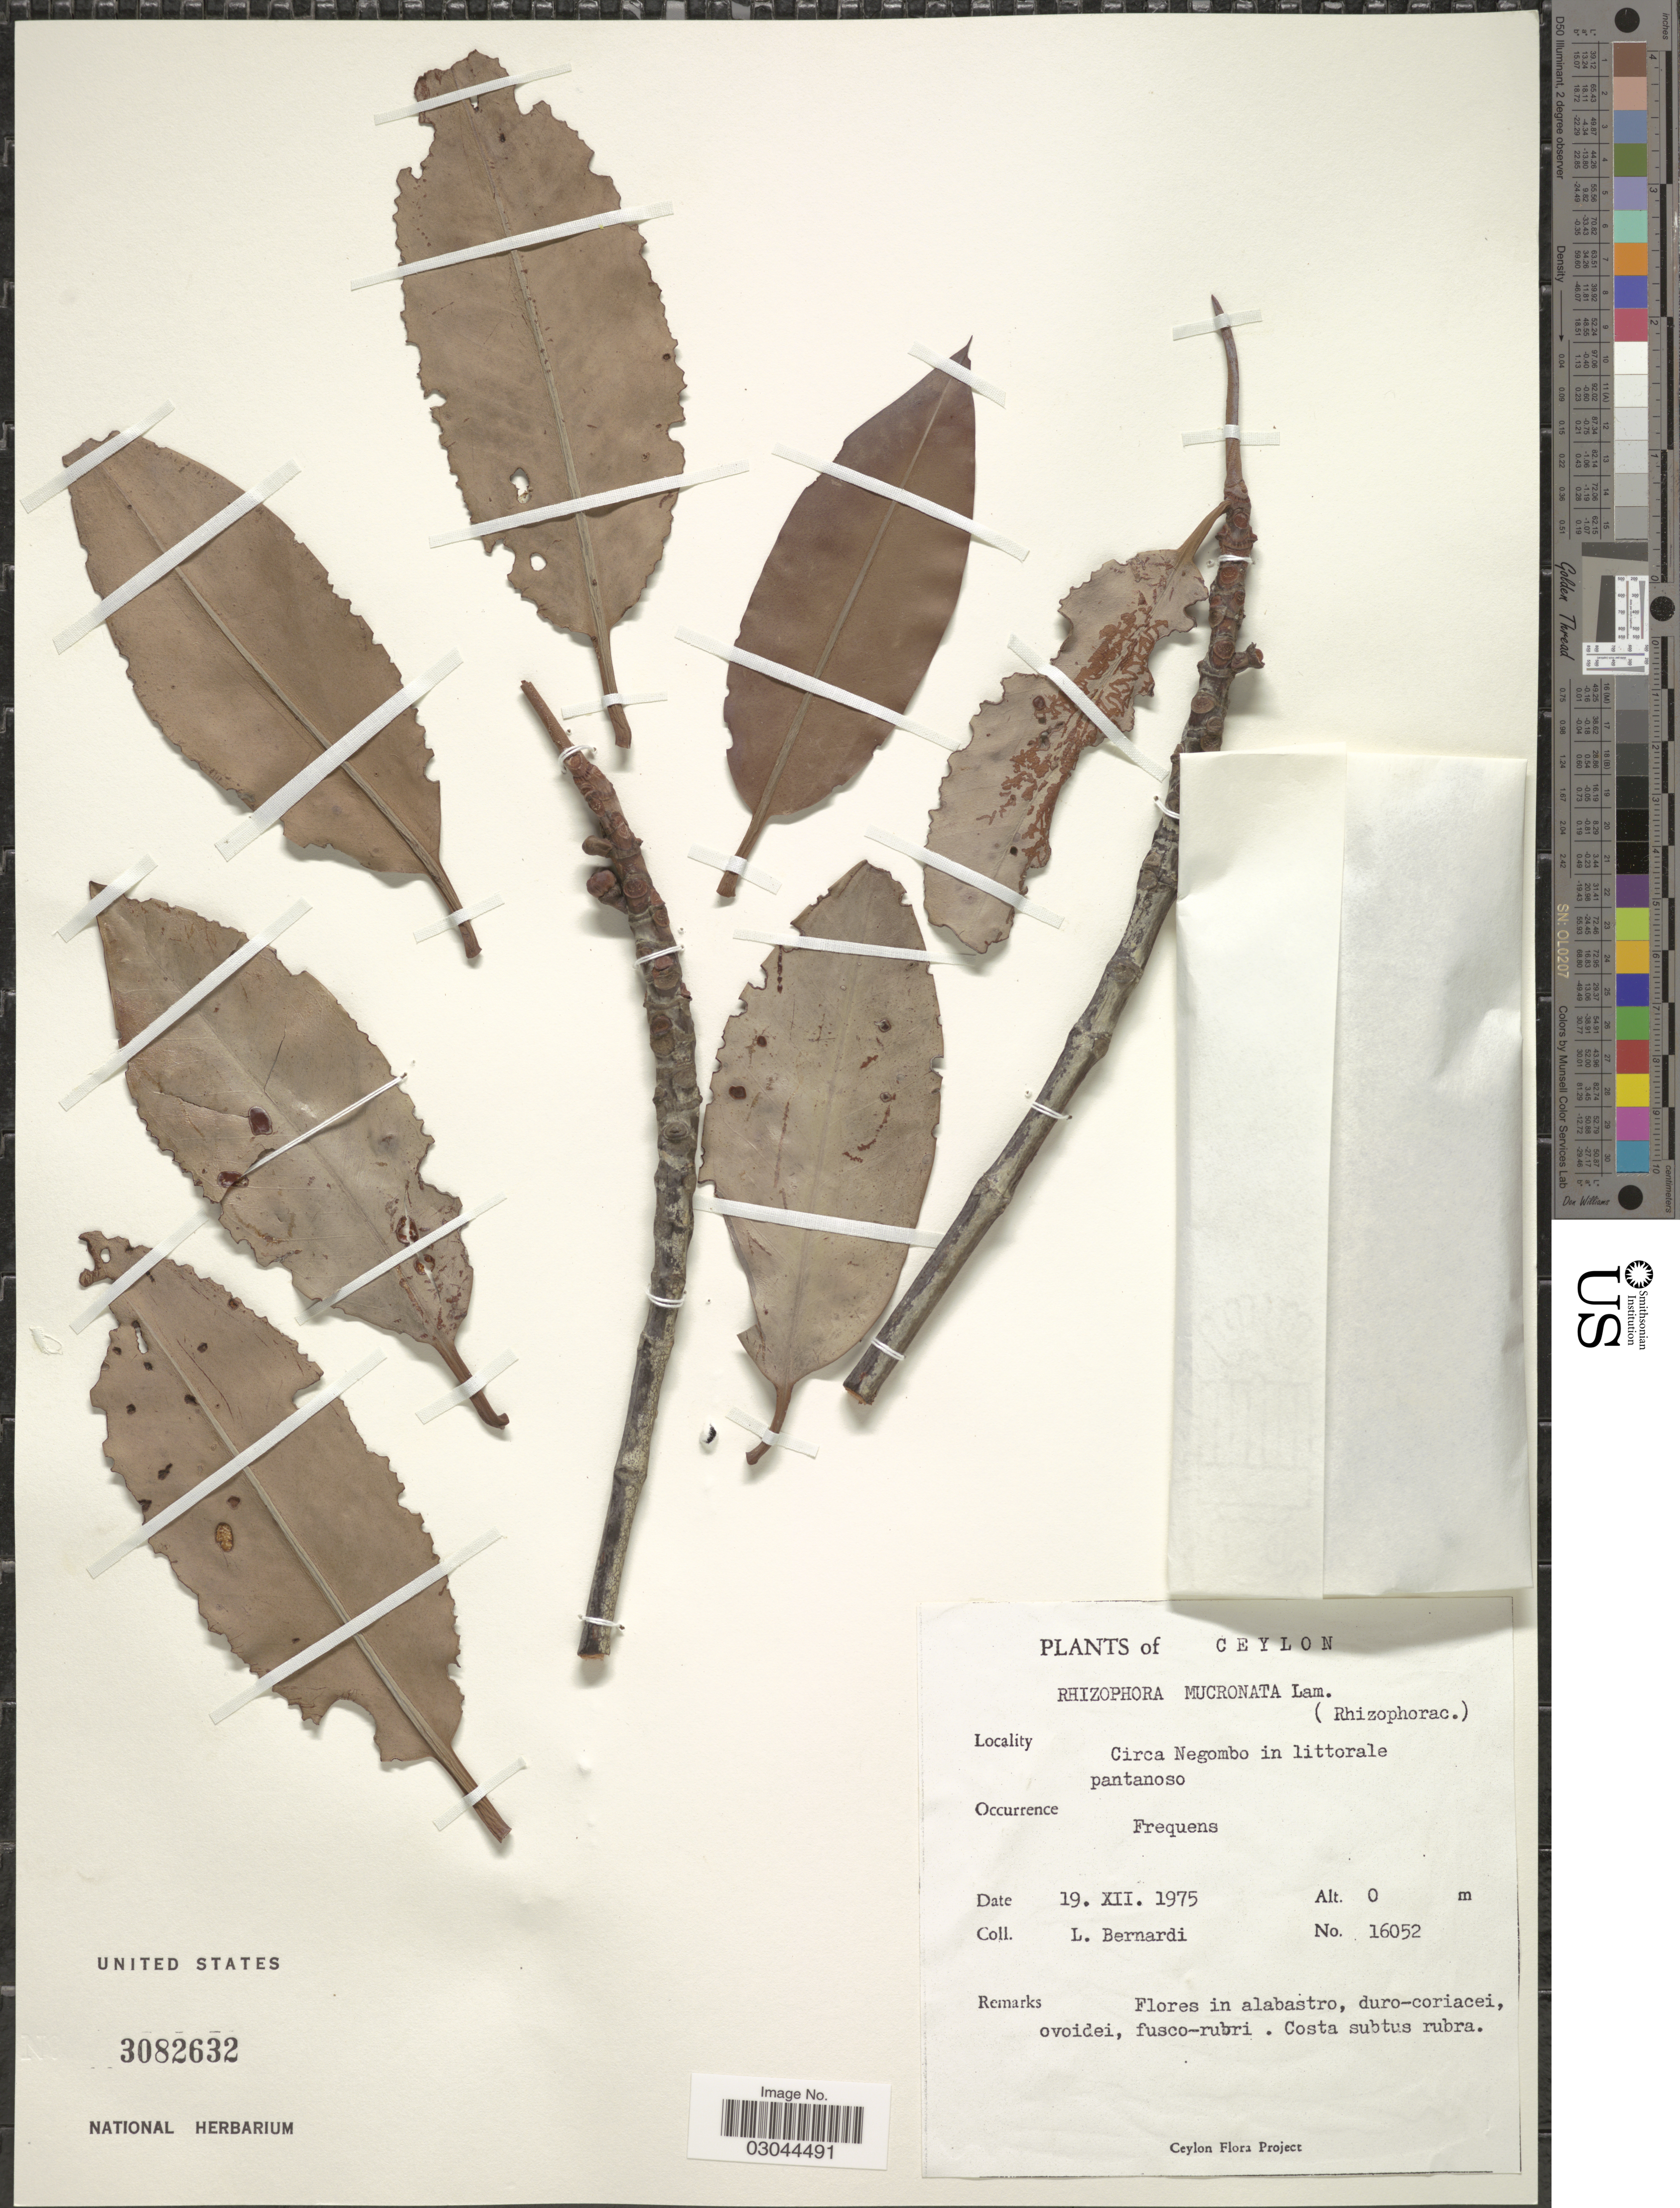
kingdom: Plantae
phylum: Tracheophyta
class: Magnoliopsida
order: Malpighiales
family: Rhizophoraceae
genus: Rhizophora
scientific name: Rhizophora mucronata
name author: Lam.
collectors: L. Bernardi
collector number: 16052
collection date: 1975-12-19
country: Sri Lanka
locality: Ceylon. Circa Negombo in littorale pantanoso.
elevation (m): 0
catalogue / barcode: US 3082632